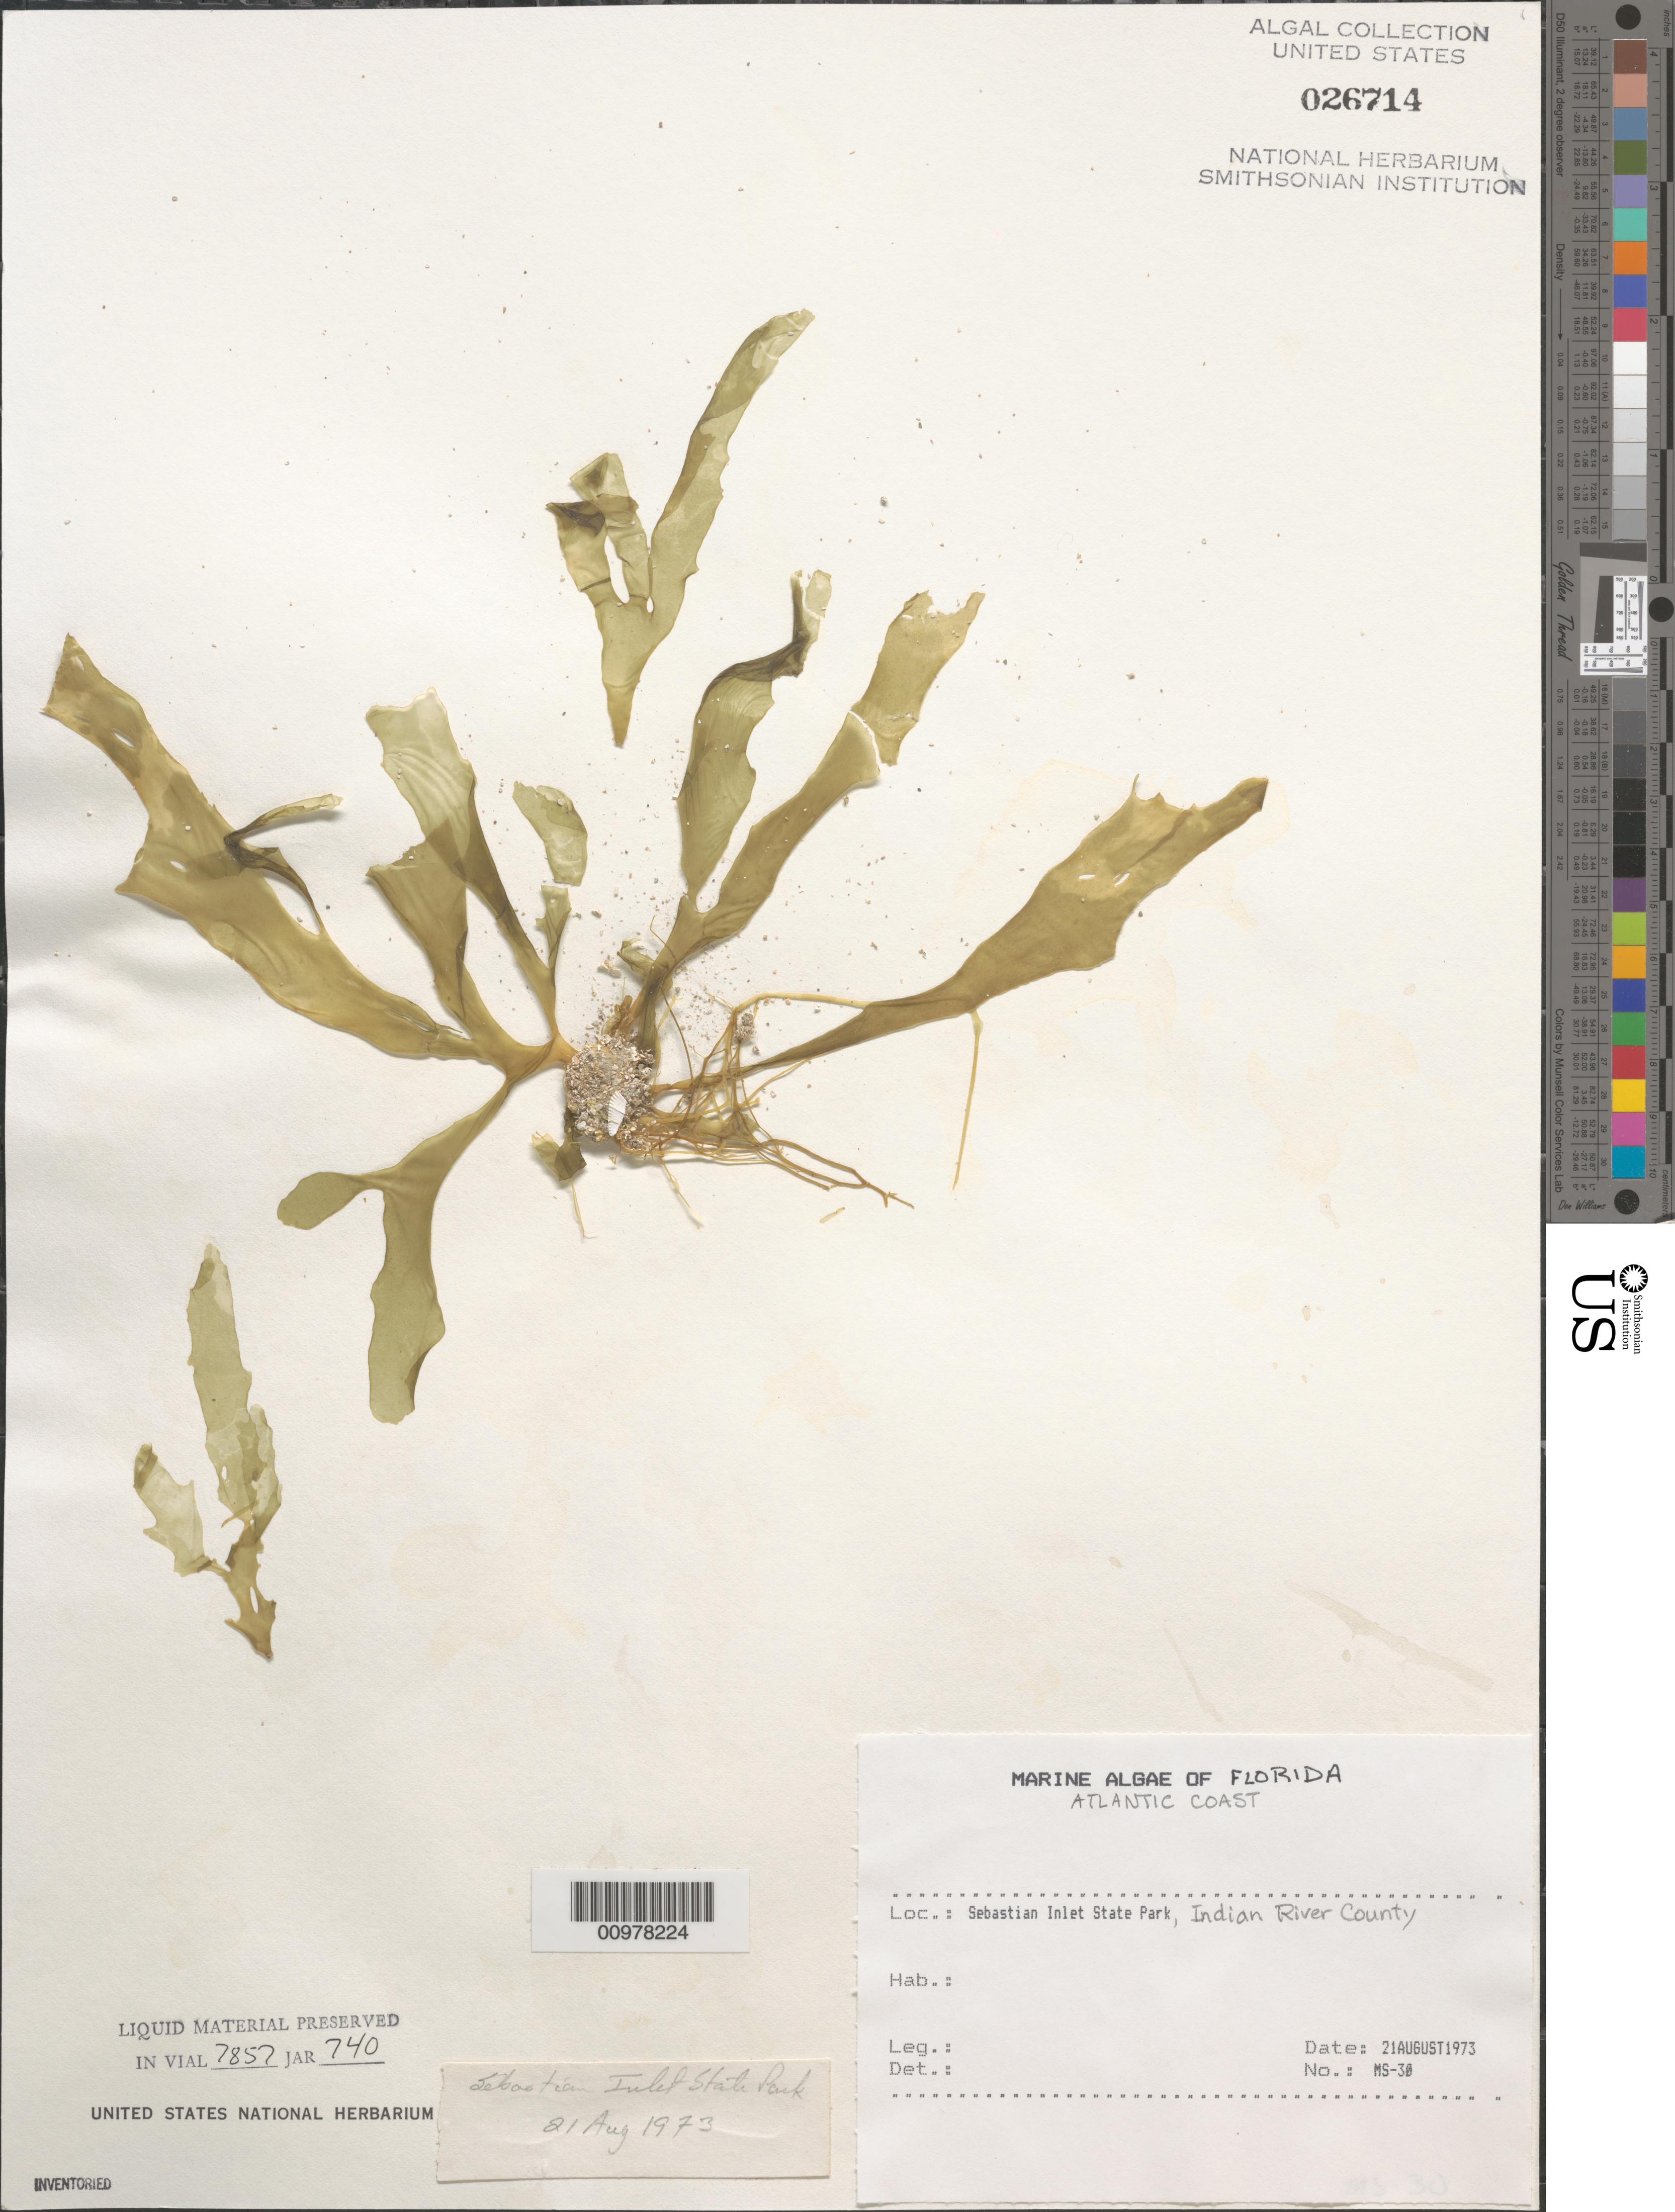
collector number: MS-30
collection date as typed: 21 Aug 1973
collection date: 1973-08-21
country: United States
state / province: Florida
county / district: Indian River County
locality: Sebastian Inlet State Park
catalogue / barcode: US 26714